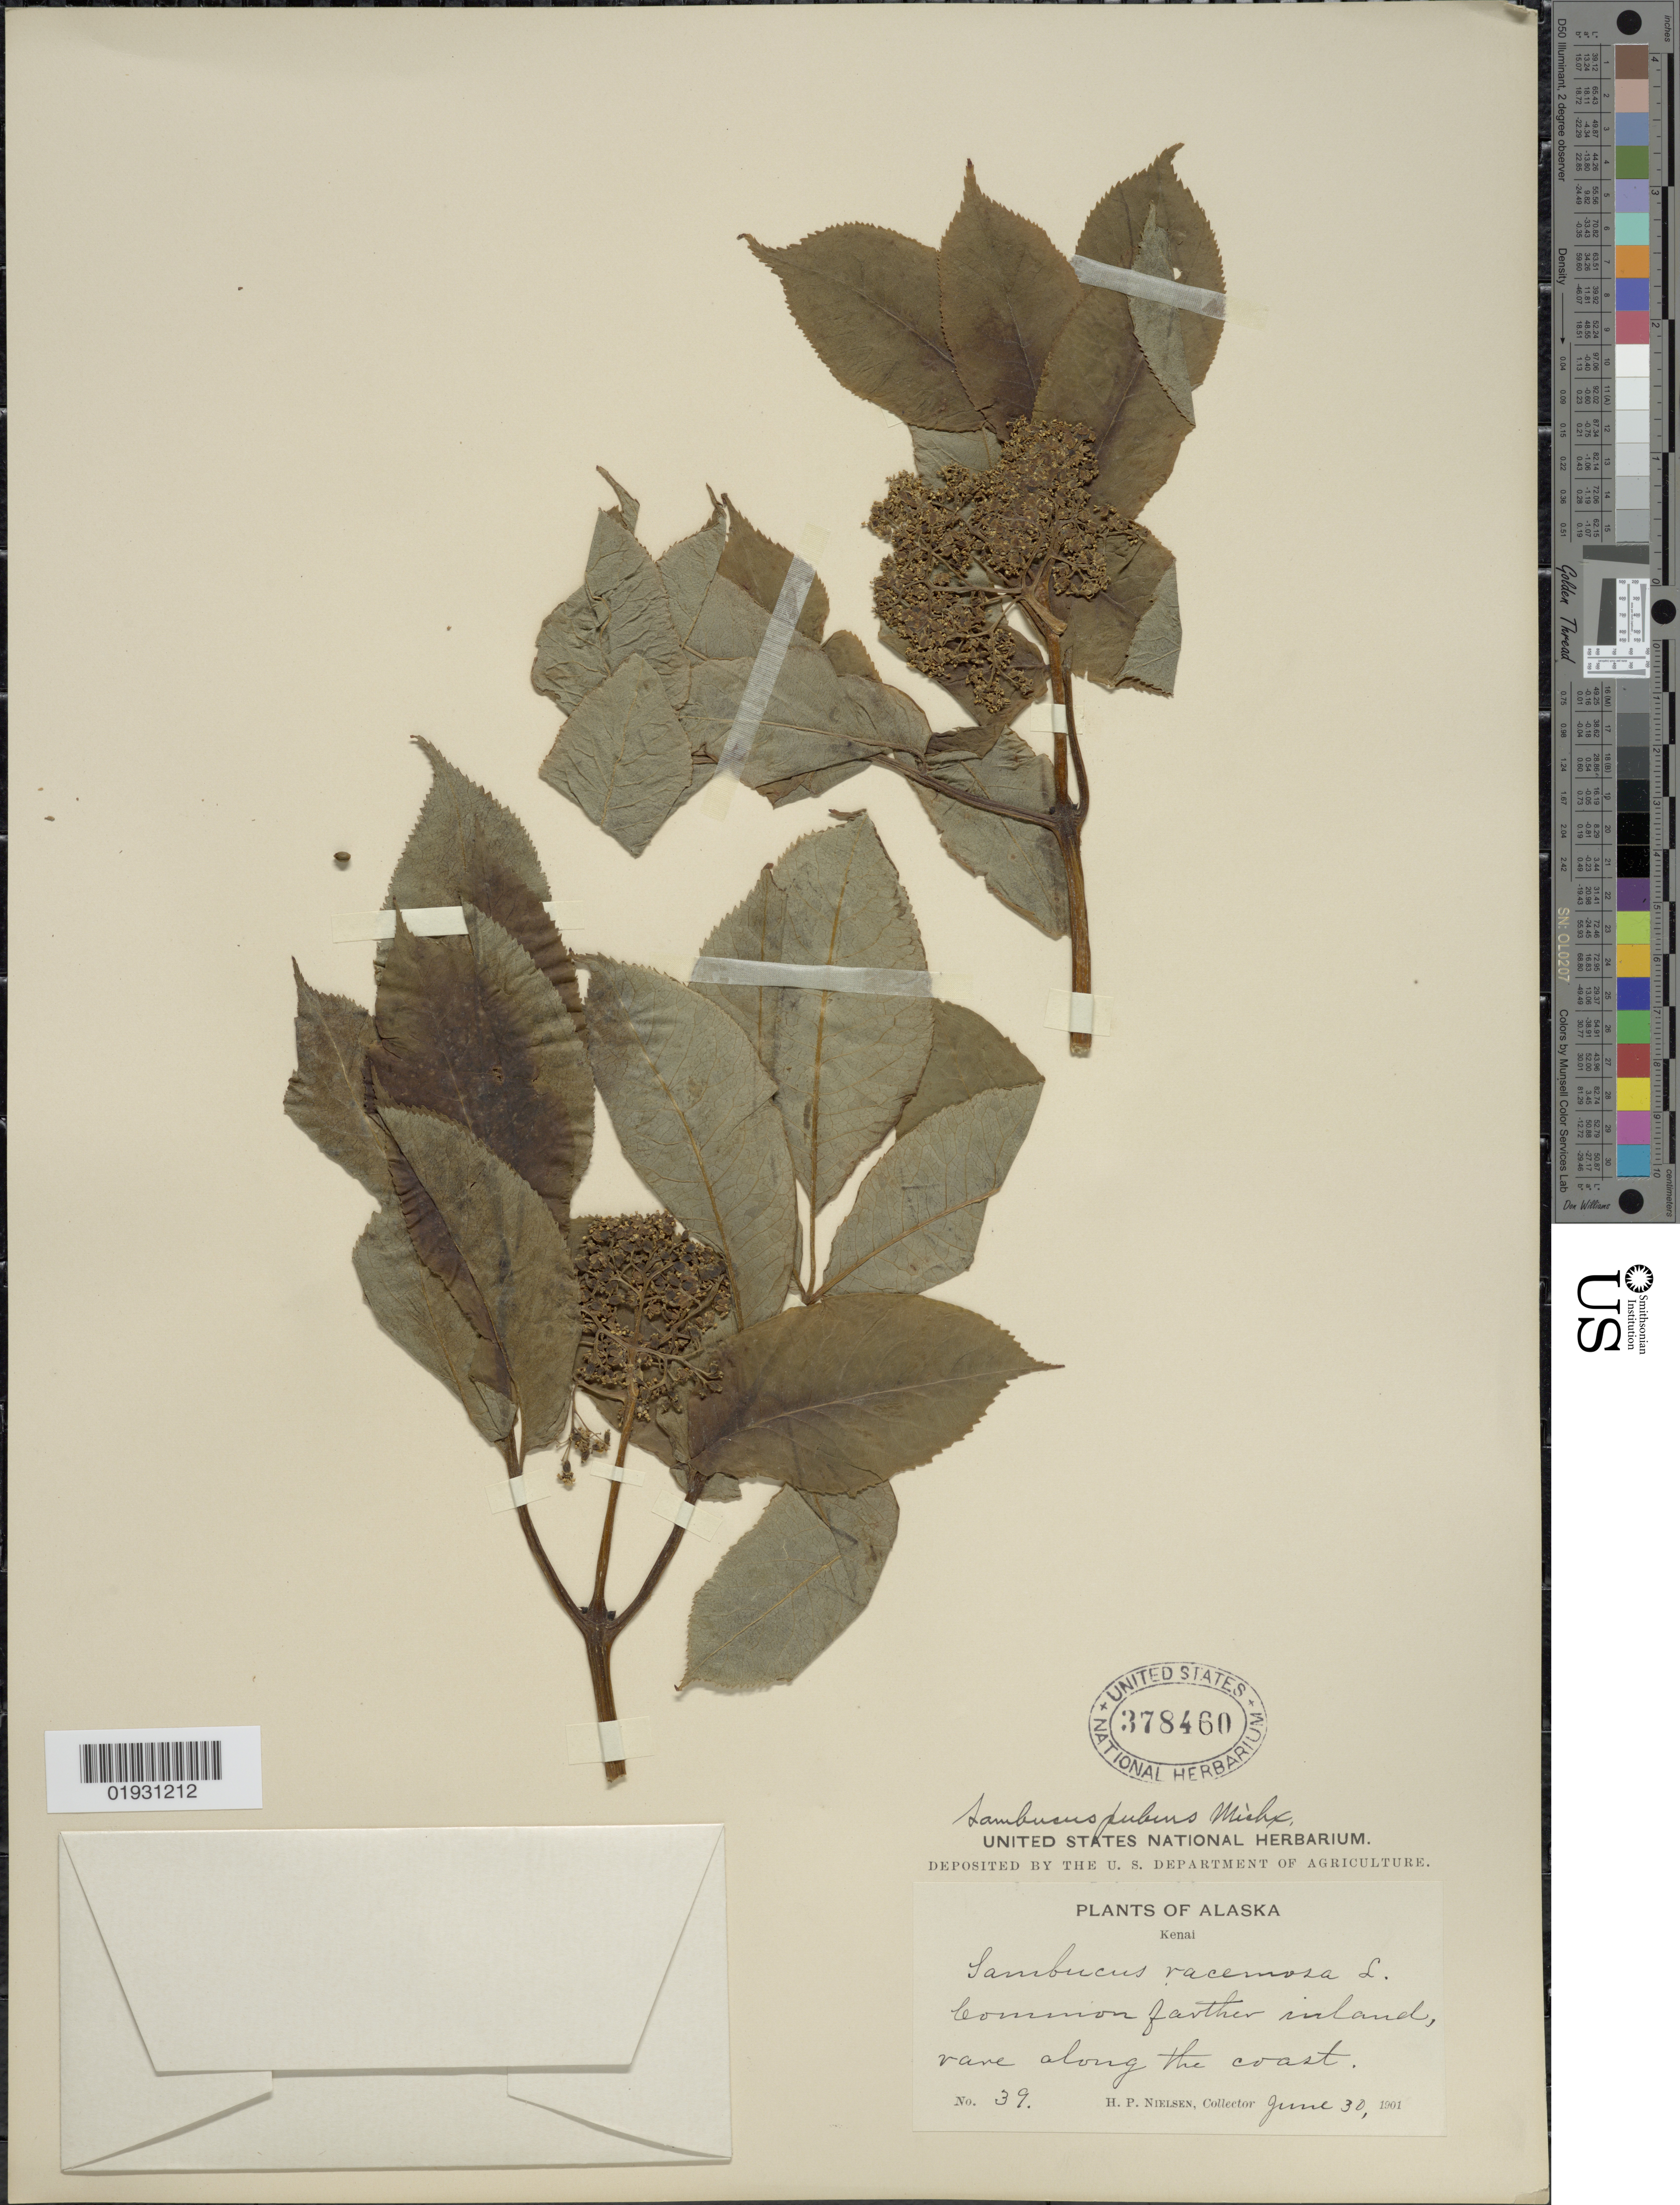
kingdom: Plantae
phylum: Tracheophyta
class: Magnoliopsida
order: Dipsacales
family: Viburnaceae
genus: Sambucus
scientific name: Sambucus pubens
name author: Michx.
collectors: H. P. Nielsen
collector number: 39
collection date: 1901-06-30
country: United States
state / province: Alaska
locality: Kenai. Rare along the coast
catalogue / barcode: US 378460